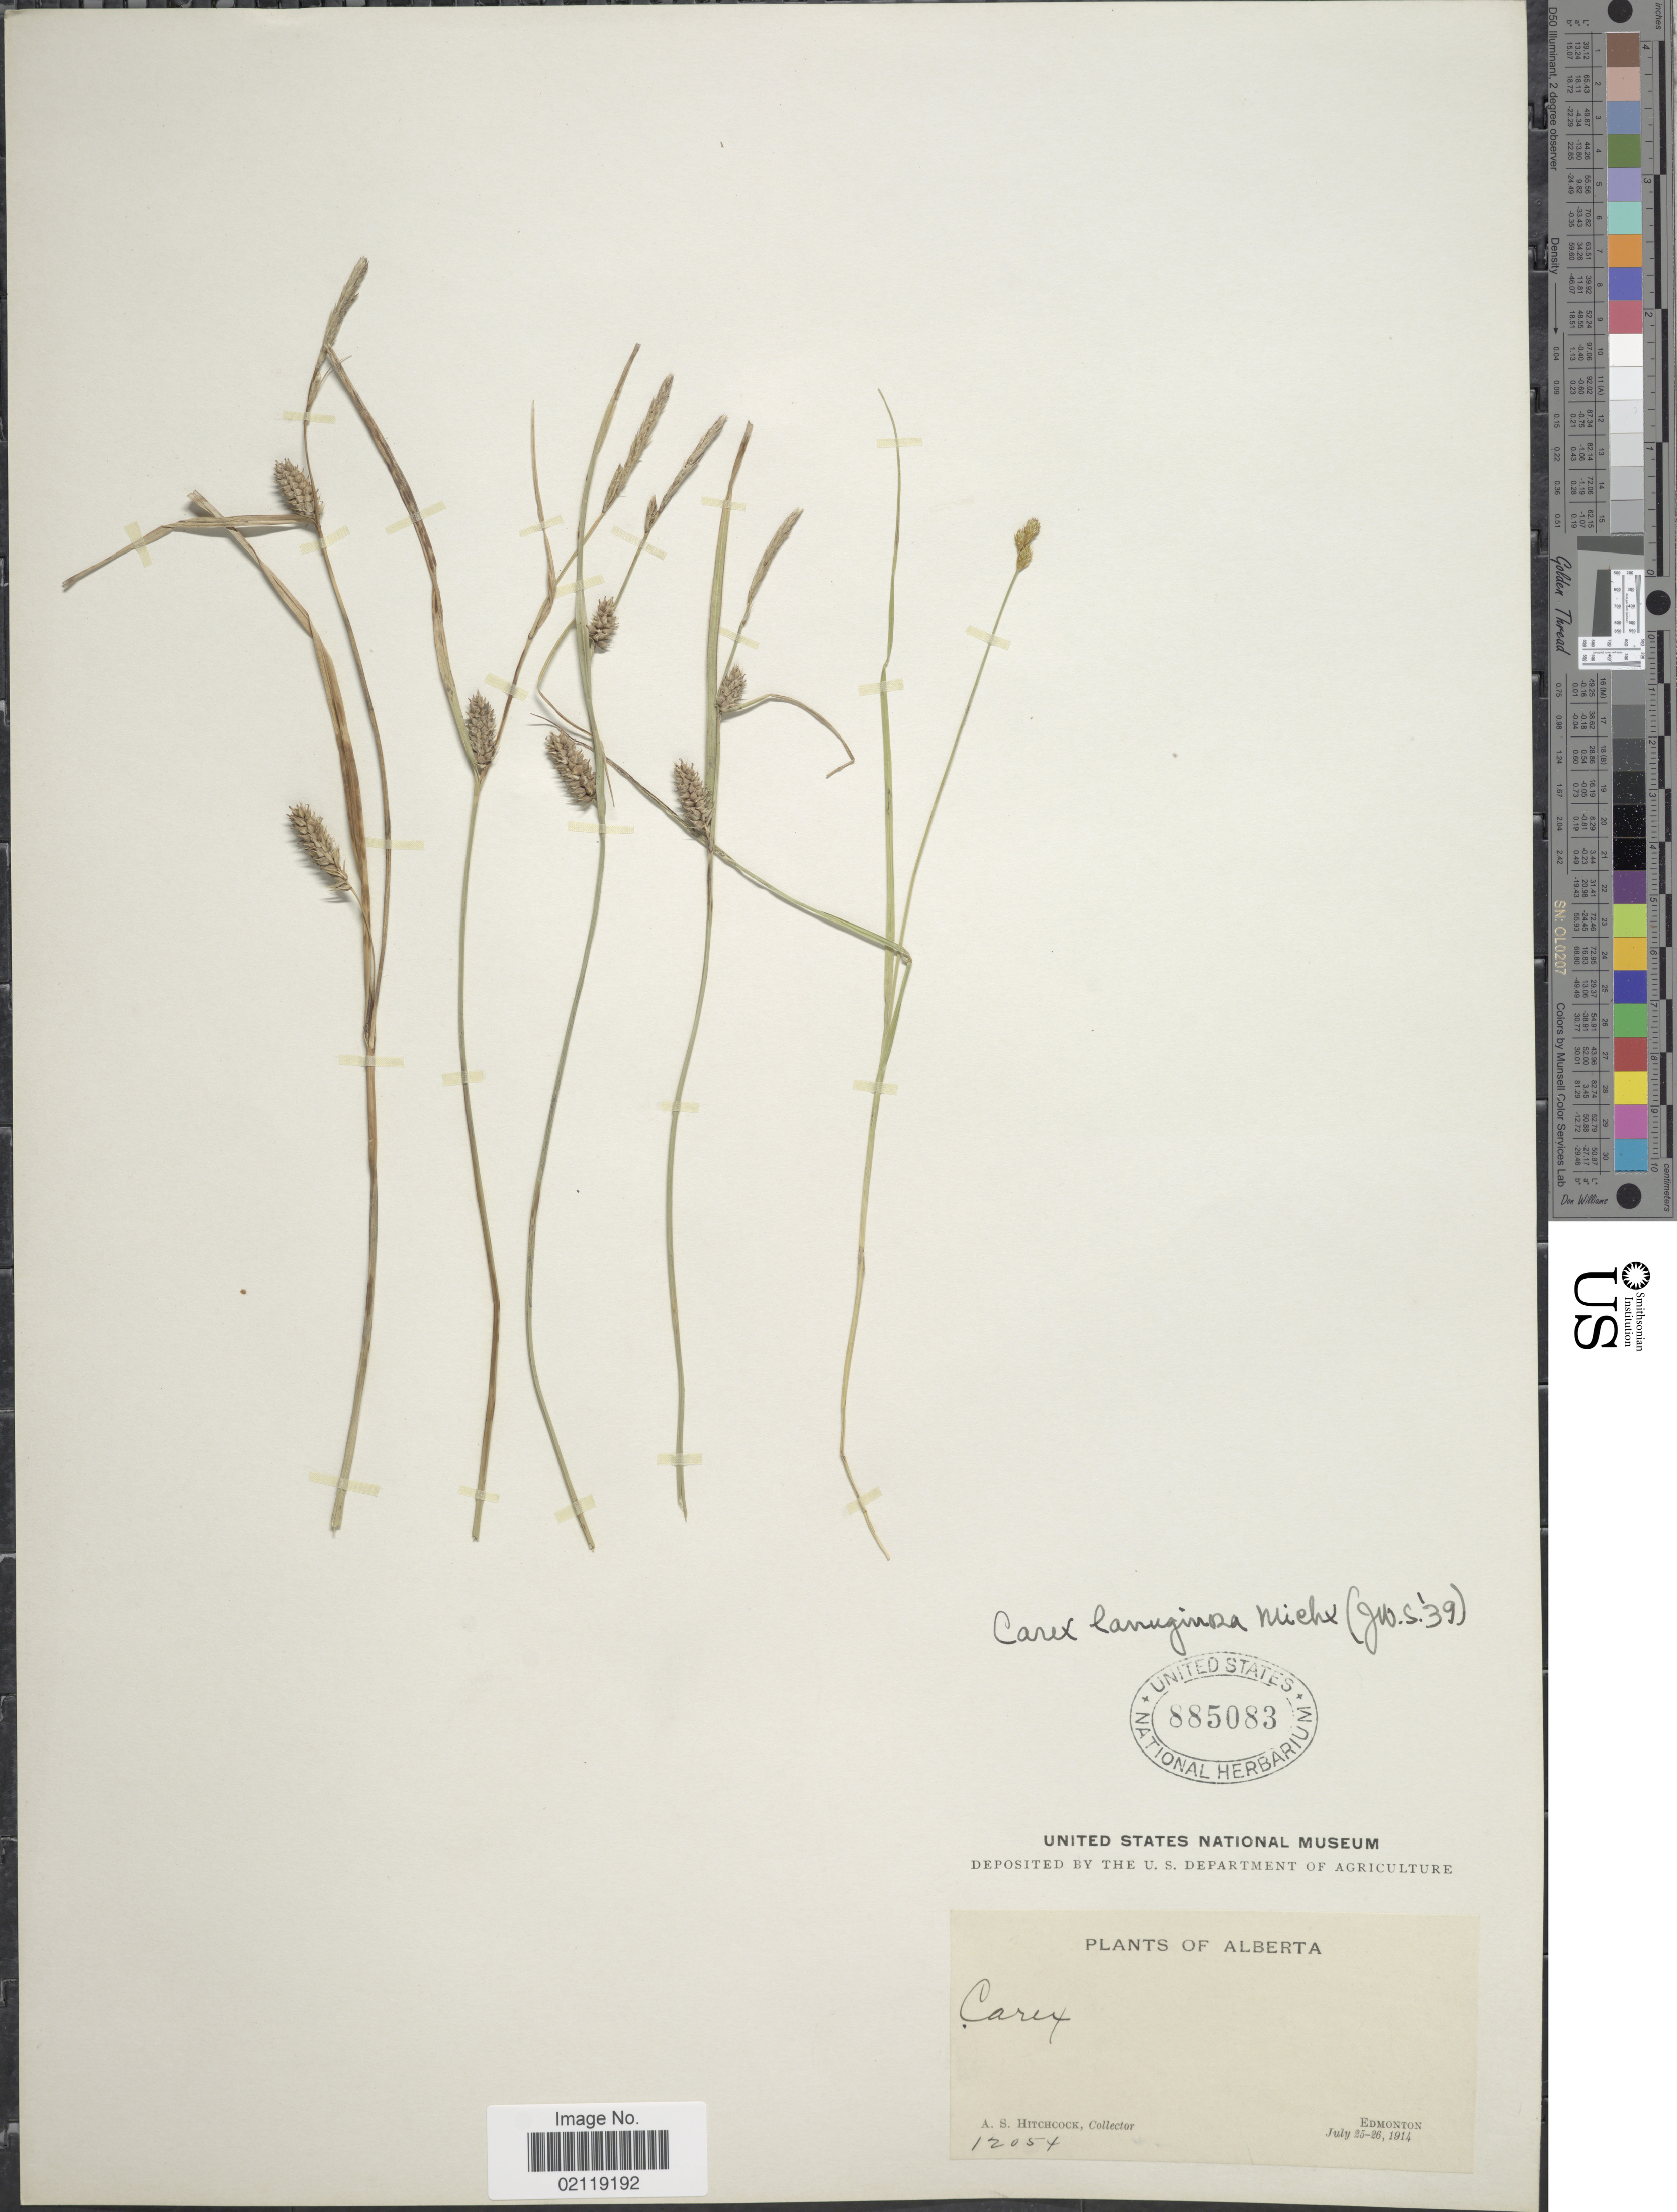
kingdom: Plantae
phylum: Tracheophyta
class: Liliopsida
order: Poales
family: Cyperaceae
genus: Carex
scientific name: Carex pellita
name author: Muhl. ex Willd.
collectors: A. S. Hitchcock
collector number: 12054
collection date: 1914-07-25/1914-07-26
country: Canada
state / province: Alberta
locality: Edmonton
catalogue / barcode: US 885083